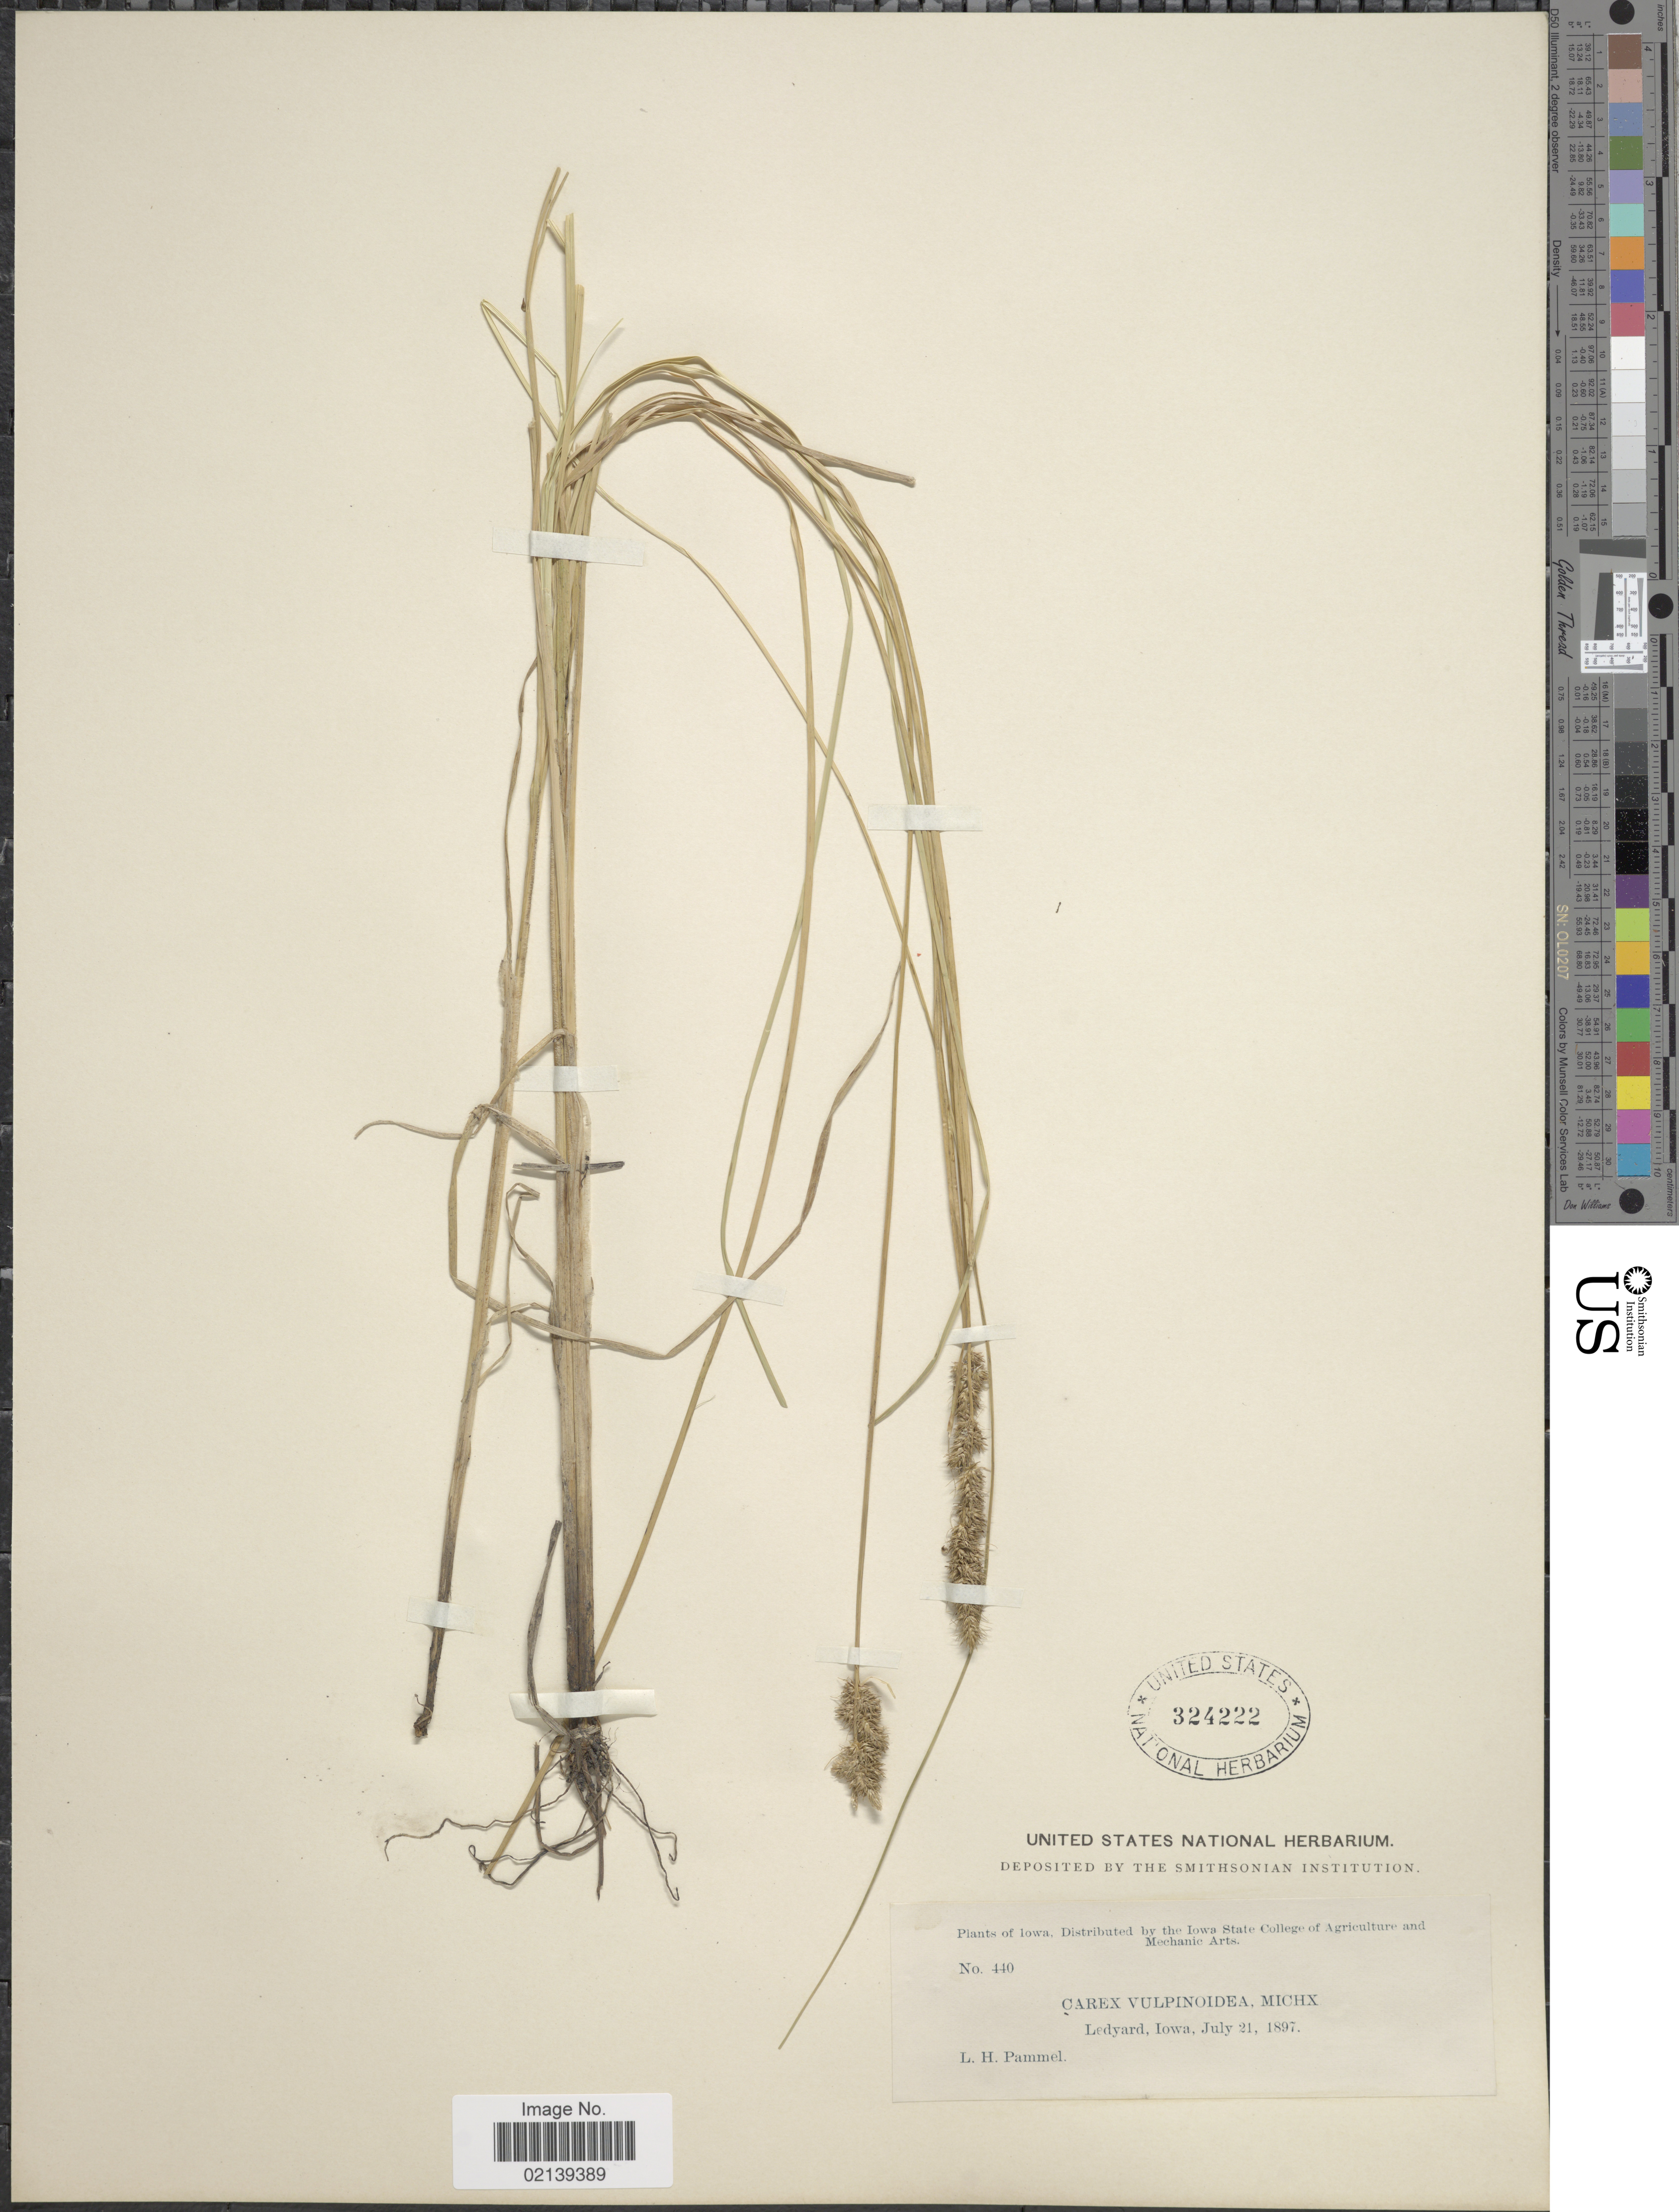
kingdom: Plantae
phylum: Tracheophyta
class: Liliopsida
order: Poales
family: Cyperaceae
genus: Carex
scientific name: Carex vulpinoidea Michx.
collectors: L. Pammel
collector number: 440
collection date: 1897-07-21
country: United States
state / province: Iowa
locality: Ledyard, Iowa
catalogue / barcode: US 324222